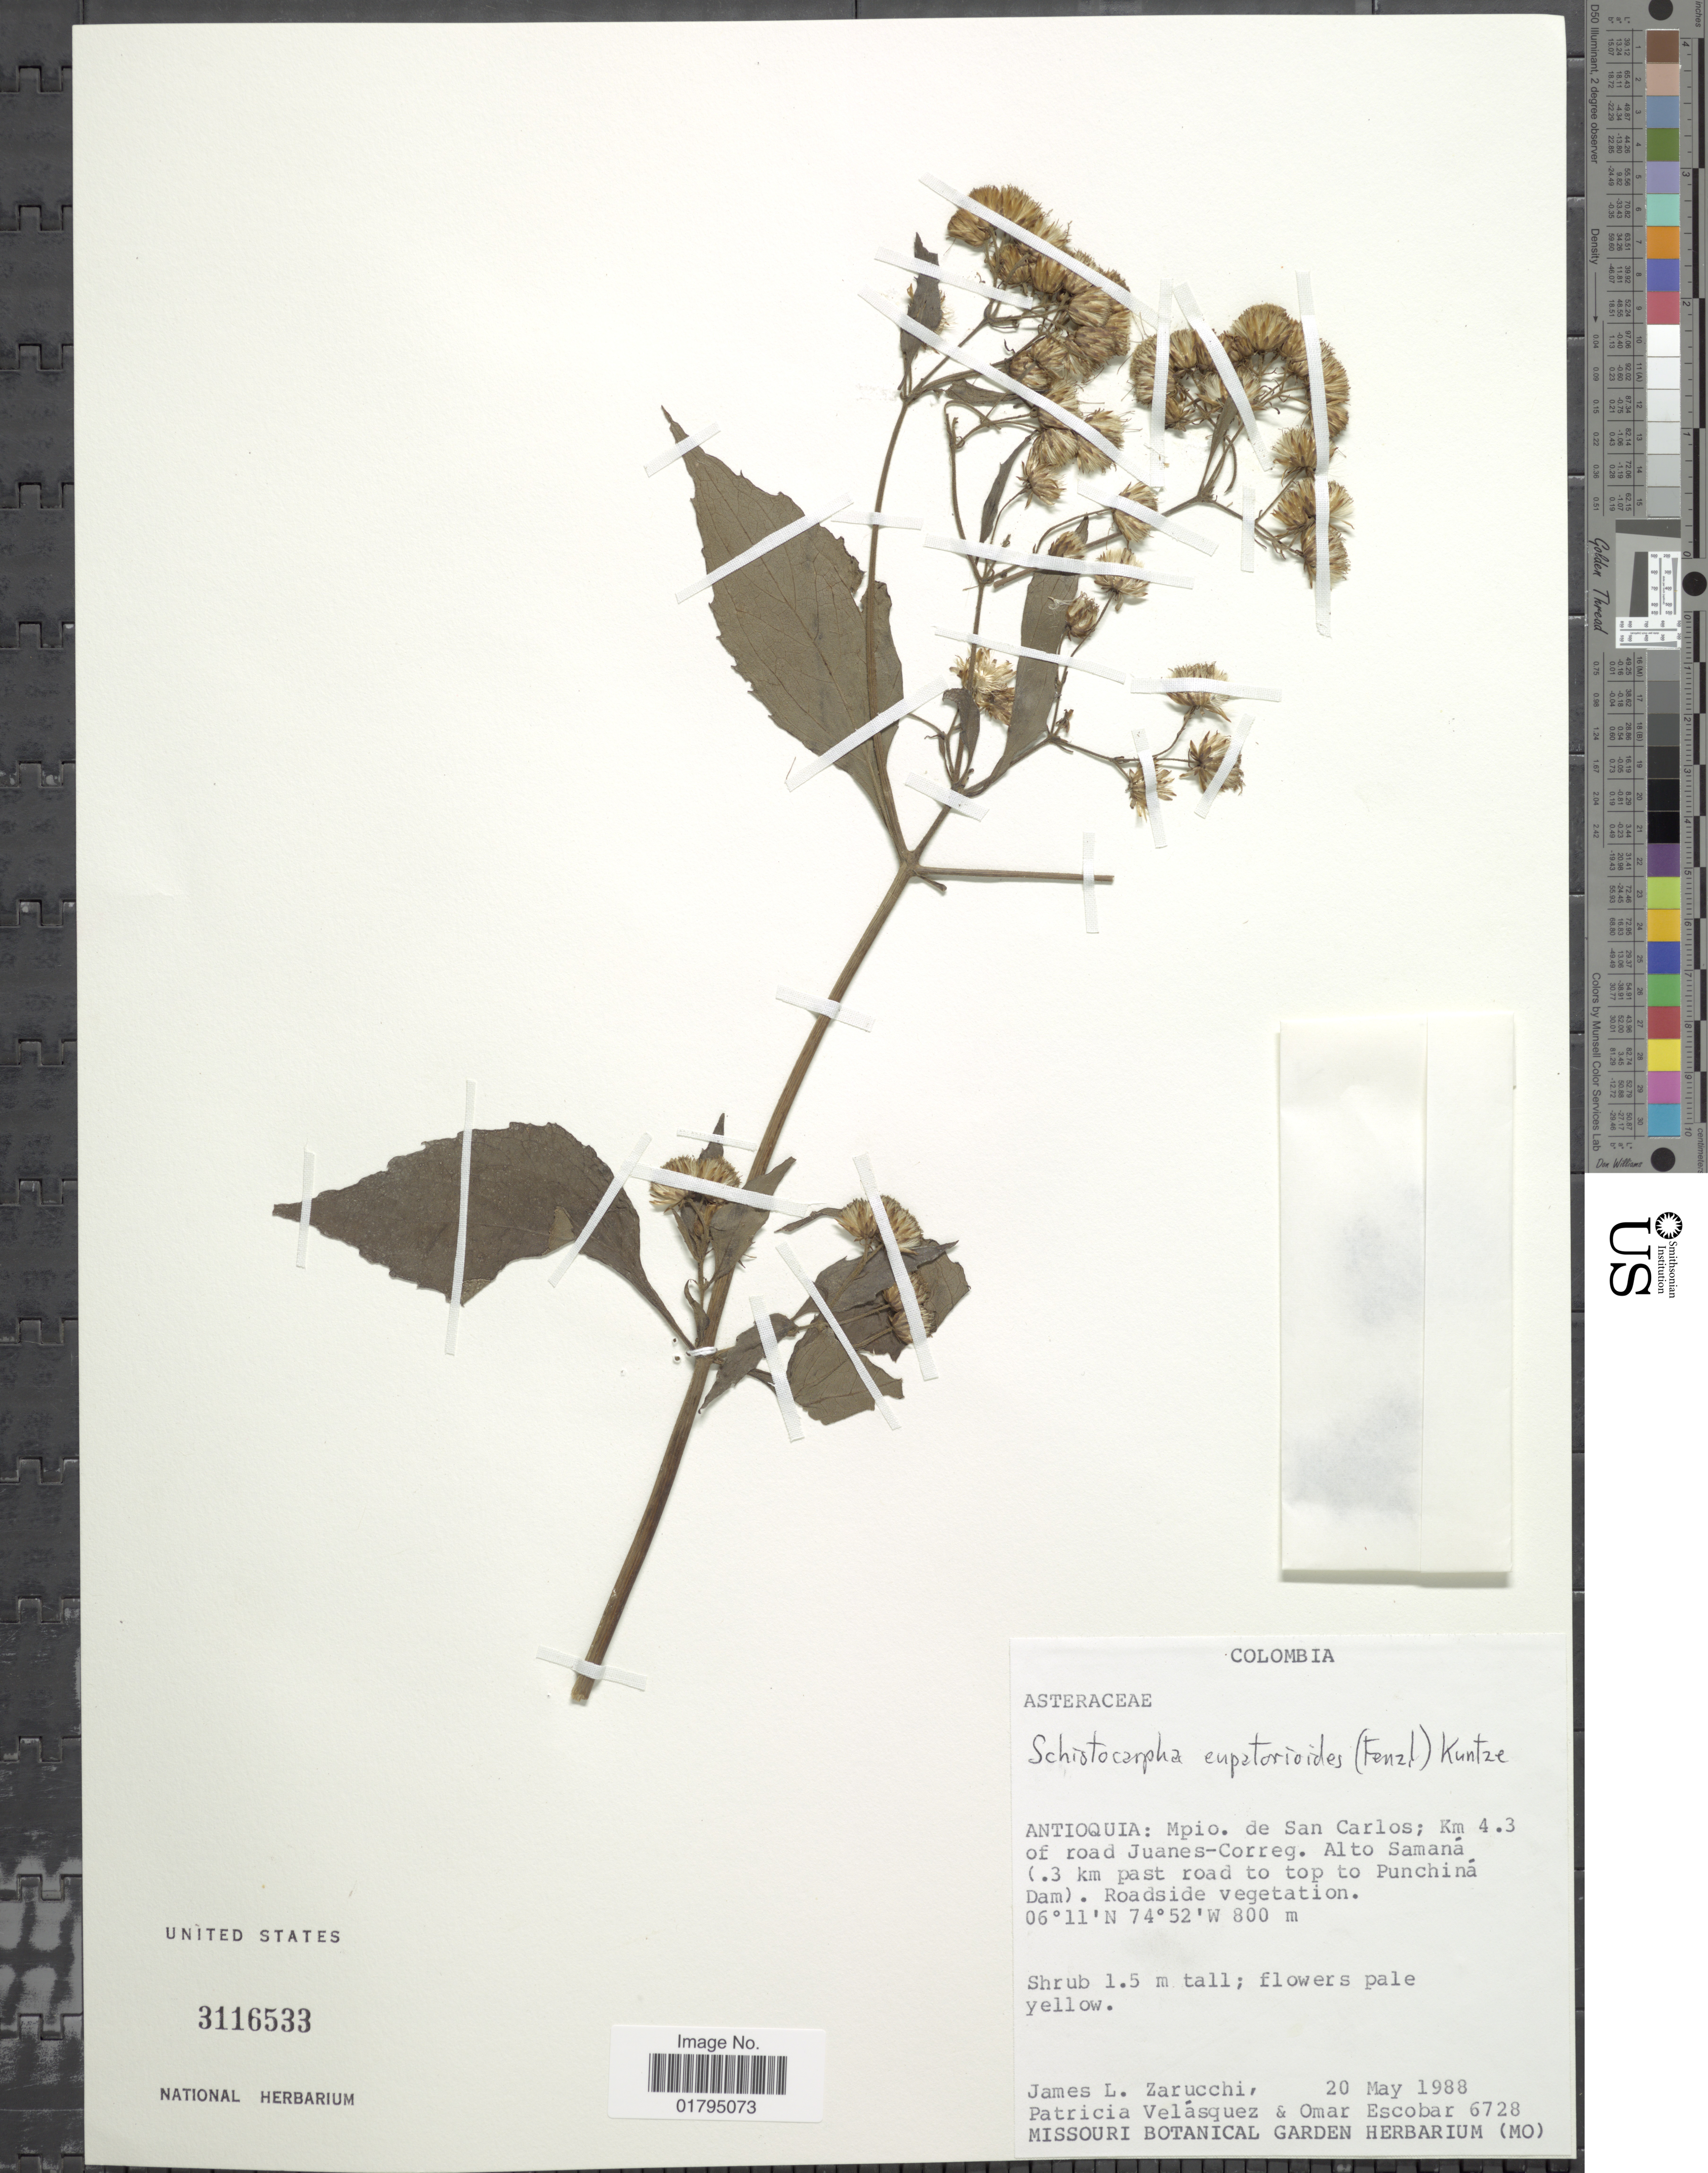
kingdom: Plantae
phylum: Tracheophyta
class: Magnoliopsida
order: Asterales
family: Asteraceae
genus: Schistocarpha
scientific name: Schistocarpha eupatorioides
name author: (Fenzl) Kuntze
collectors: J. L. Zarucchi, P. Velasquez & O. D. Escobar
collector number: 6728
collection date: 1988-05-20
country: Colombia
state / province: Antioquia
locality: Antioquia: Mpio. de San Carlos; Km 4.3 of road Juanes-Correg. Alto Semana (.3 km past road to top to Punchina Dam) Roadside vegetation.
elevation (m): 800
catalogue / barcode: US 3116533